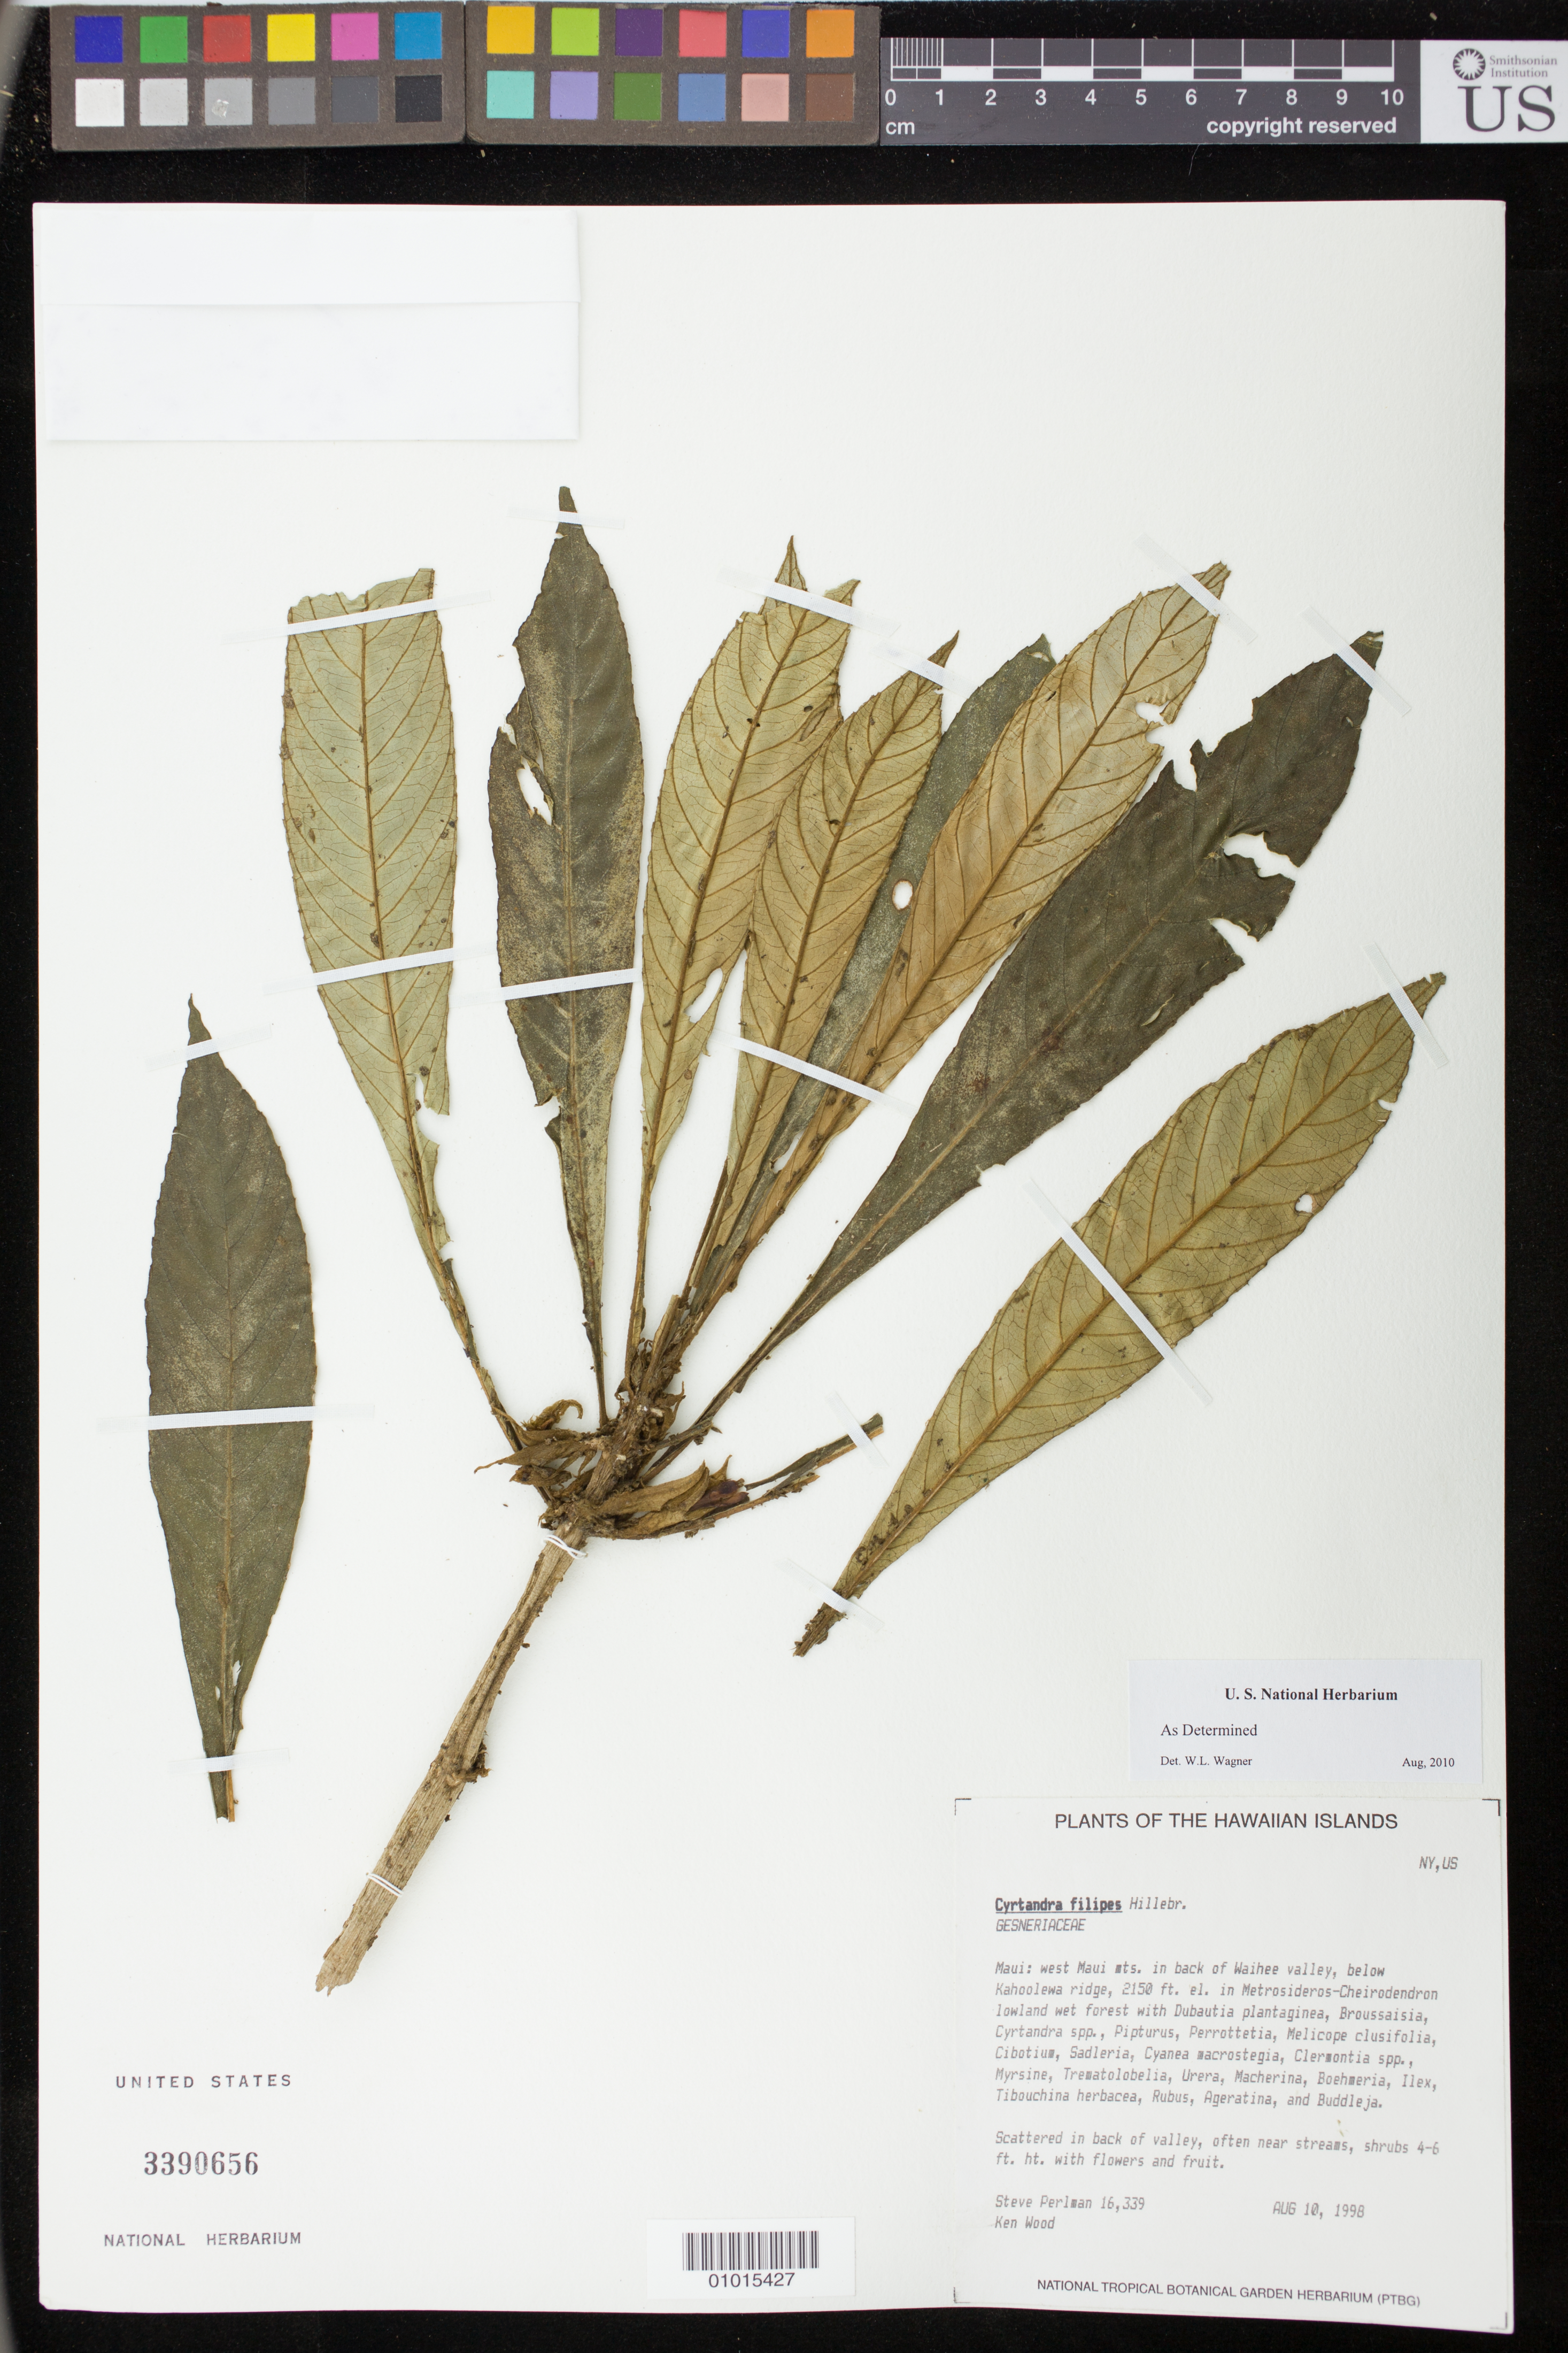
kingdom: Plantae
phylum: Tracheophyta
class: Magnoliopsida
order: Lamiales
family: Gesneriaceae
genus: Cyrtandra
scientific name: Cyrtandra filipes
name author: Hillebr.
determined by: Wagner, W. L., (BOT), Smithsonian Institution - National Museum of Natural History (UNITED STATES)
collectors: S. P. Perlman & K. Wood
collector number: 16339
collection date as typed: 10 Aug 1998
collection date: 1998-08-10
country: United States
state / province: Hawaii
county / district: Maui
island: Maui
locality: W Maui Mts. In back of Waihee valley, below Kahoolew ridge.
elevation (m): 655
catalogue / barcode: US 3390656